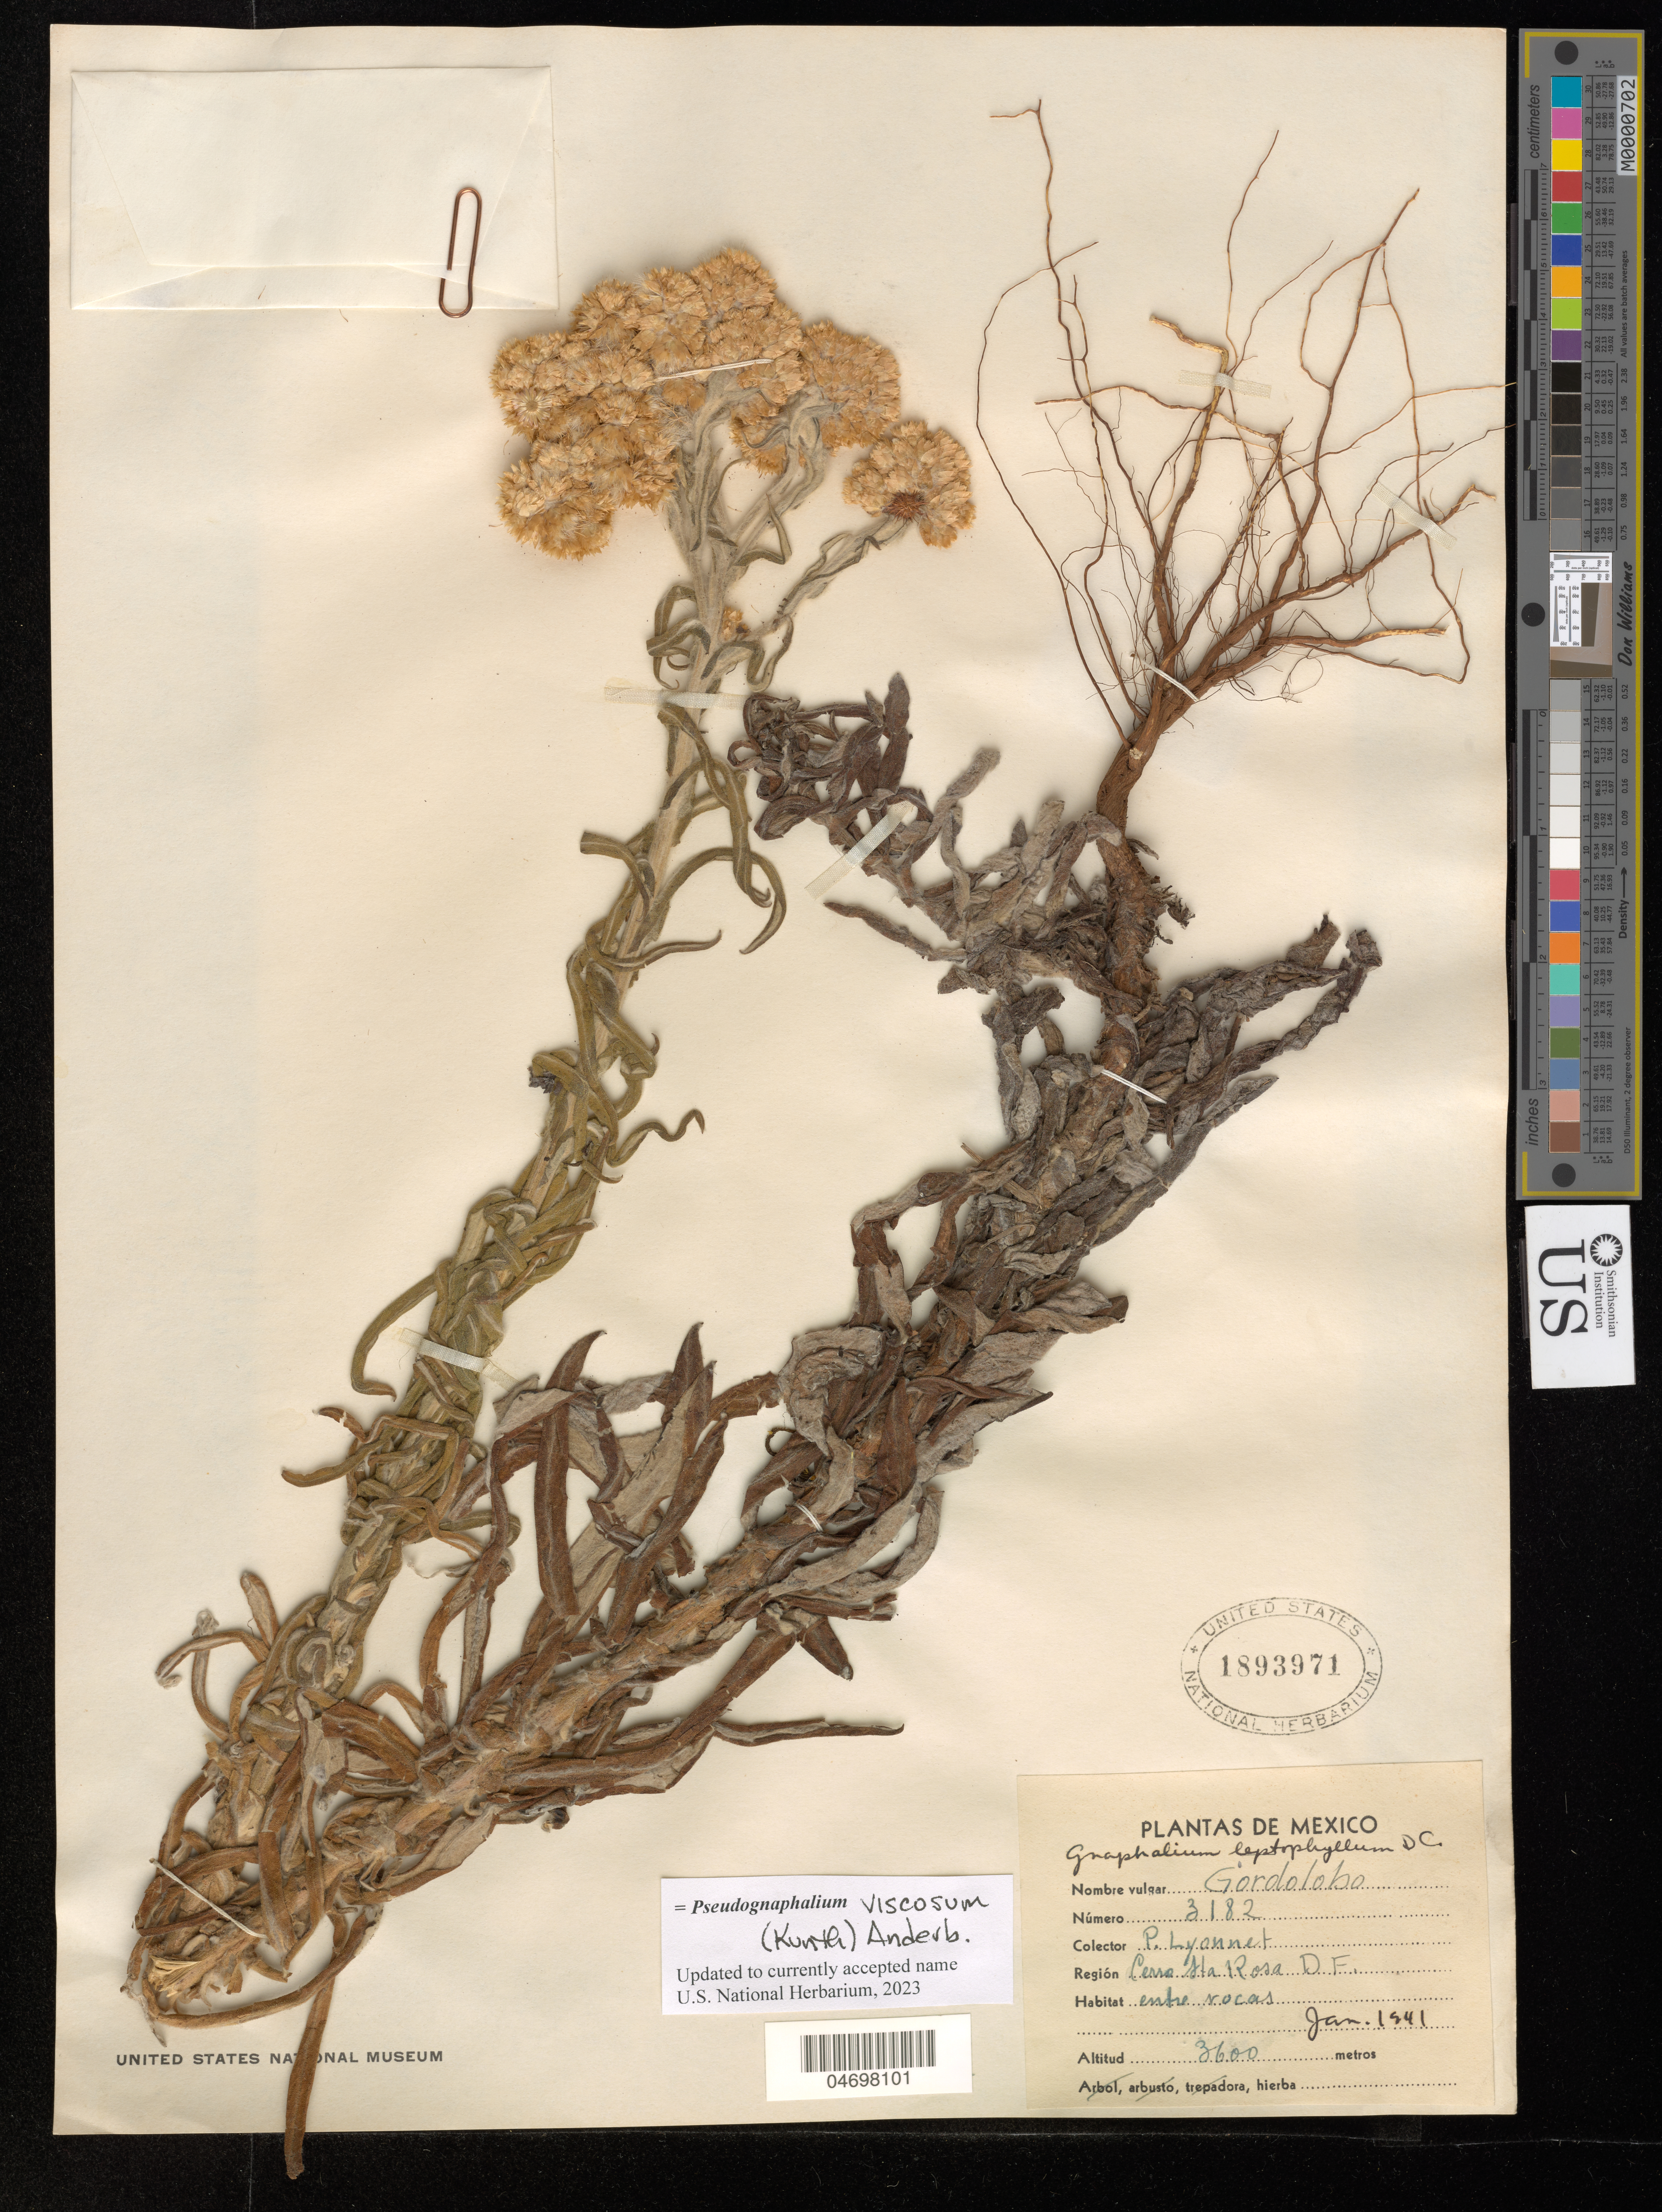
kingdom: Plantae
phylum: Tracheophyta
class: Magnoliopsida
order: Asterales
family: Asteraceae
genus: Pseudognaphalium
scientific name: Pseudognaphalium viscosum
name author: (Kunth) Anderb.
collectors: P. Lyonnet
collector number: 3182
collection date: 1941-01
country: Mexico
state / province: Distrito Federal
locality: Cerro Sta. Rosa.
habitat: Entre rocas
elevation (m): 3600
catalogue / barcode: US 1893971